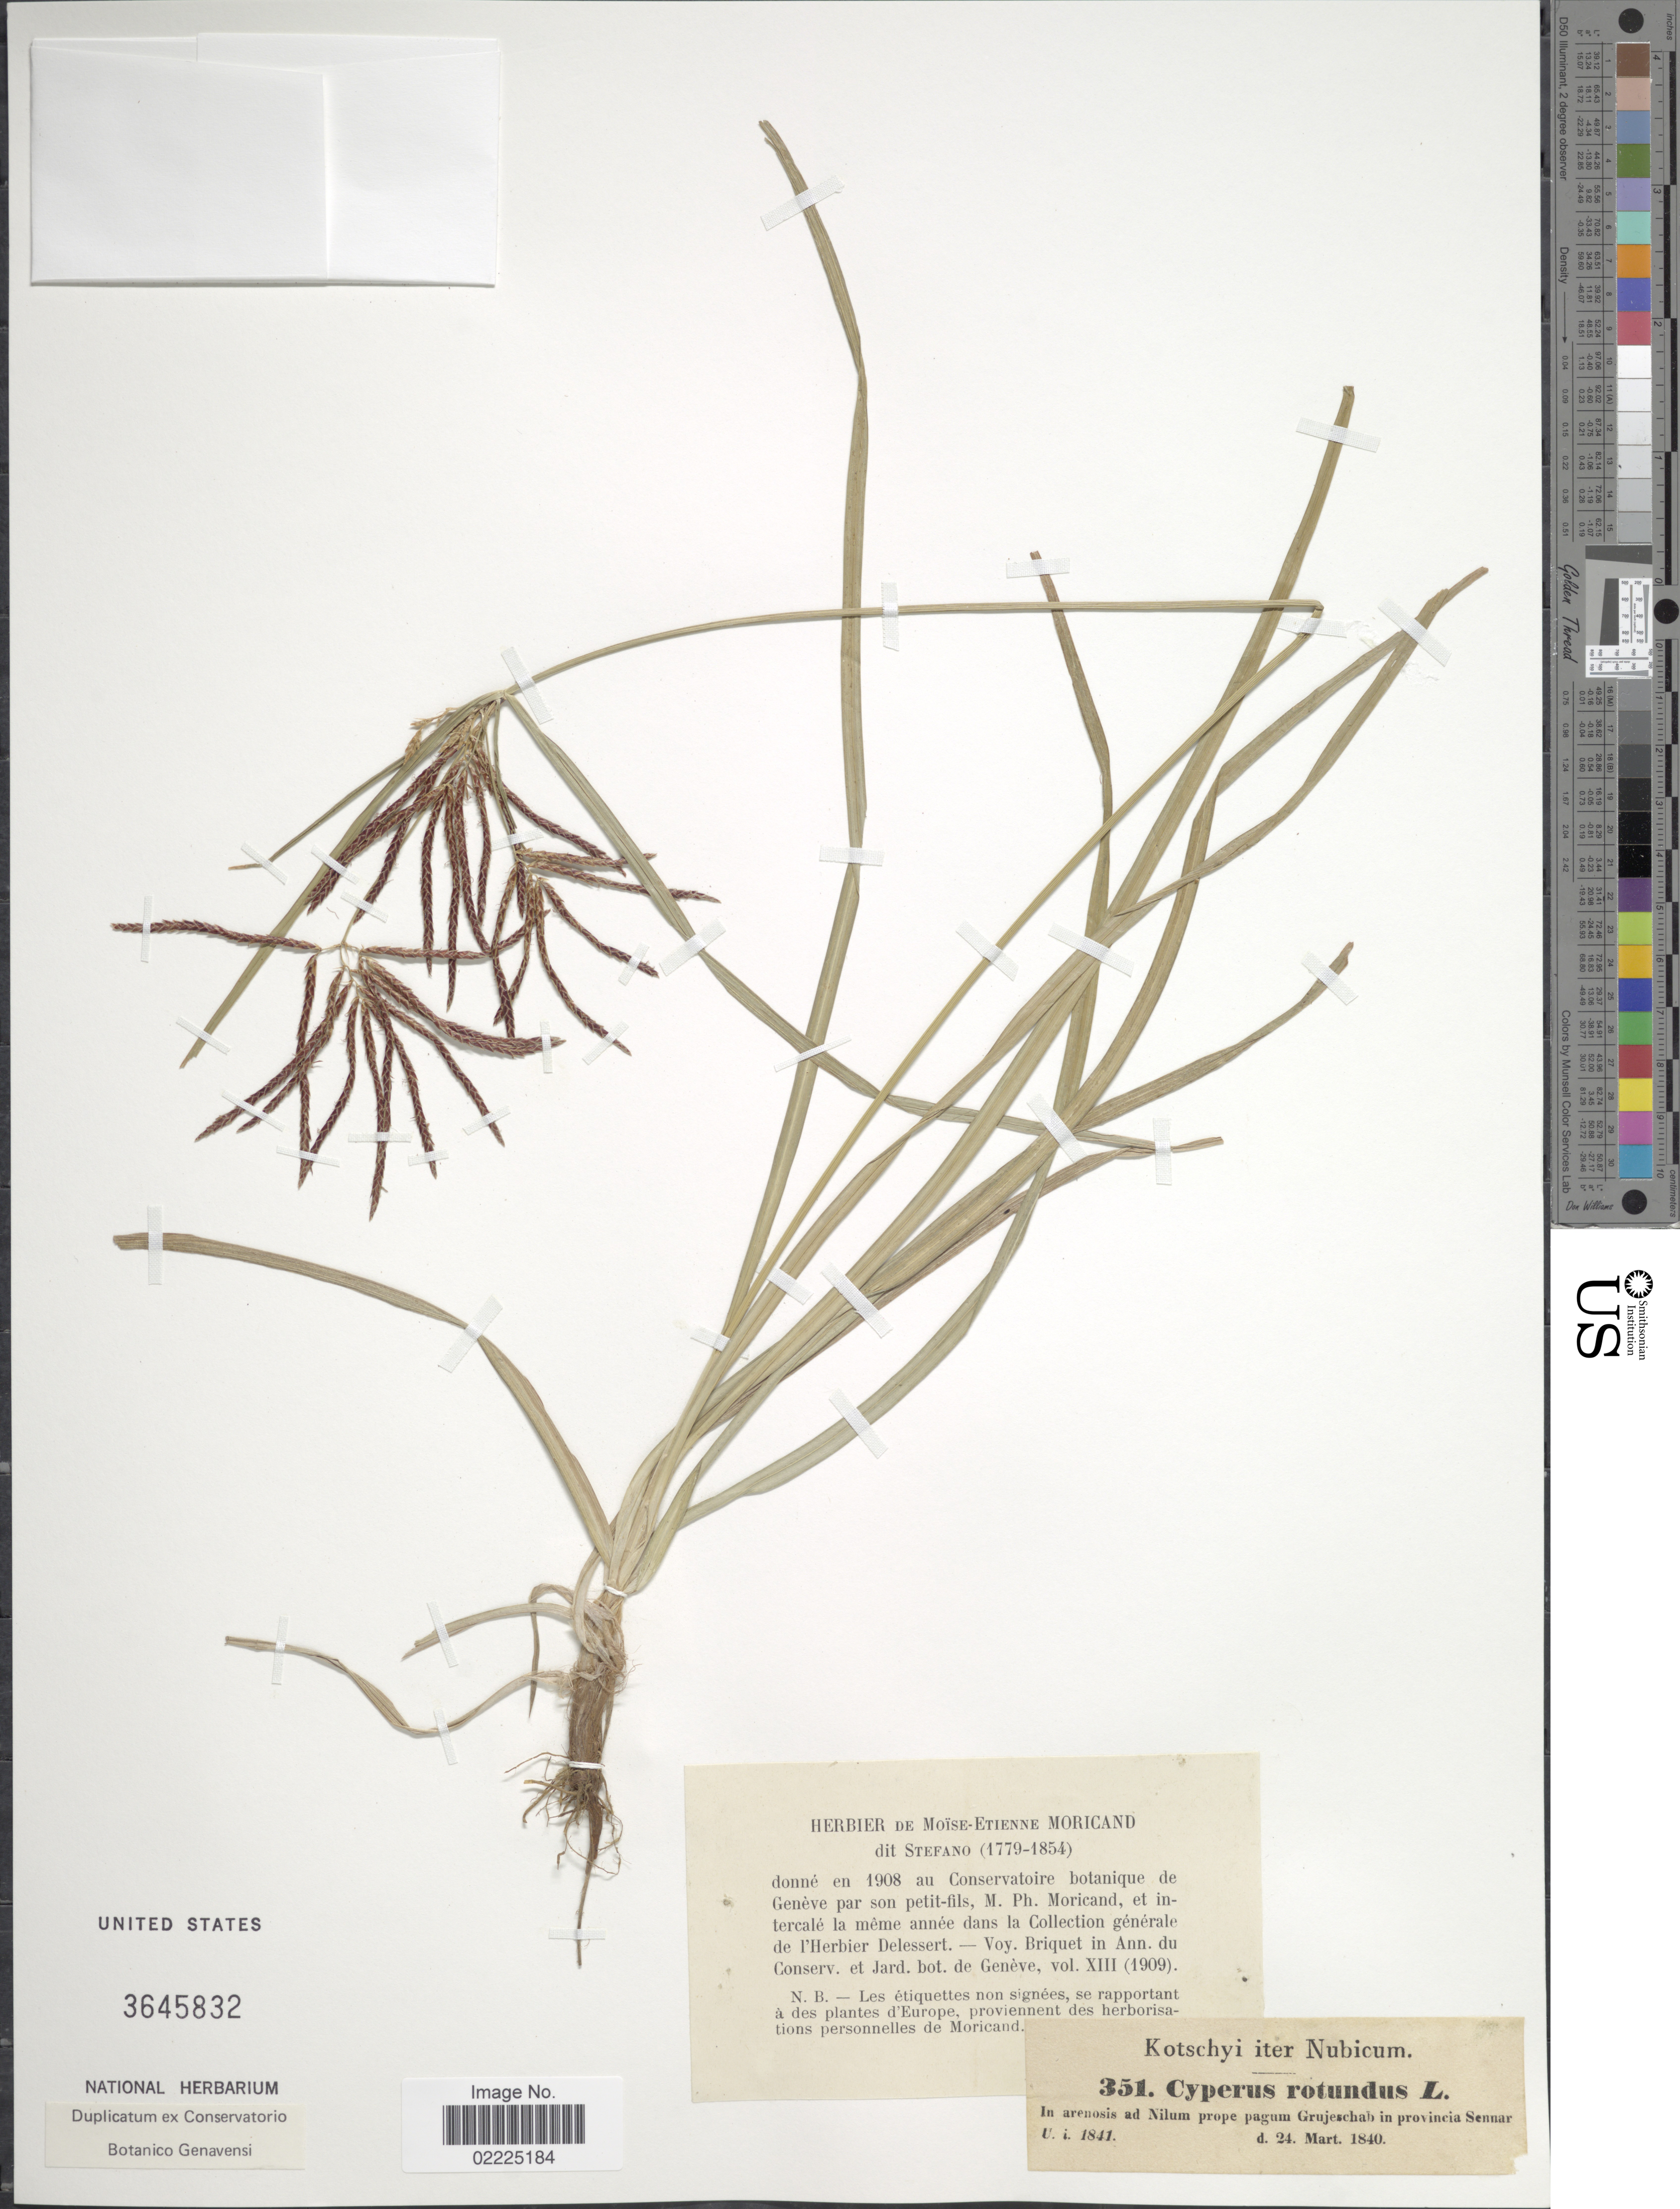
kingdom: Plantae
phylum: Tracheophyta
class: Liliopsida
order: Poales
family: Cyperaceae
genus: Cyperus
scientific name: Cyperus rotundus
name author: L.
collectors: -. Kotschyi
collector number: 351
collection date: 1840-03-24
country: Sudan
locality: iter Nubicum, in arenosis ad Nilum prope pagum Grujeschab in provincia Sennar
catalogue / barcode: US 3645832